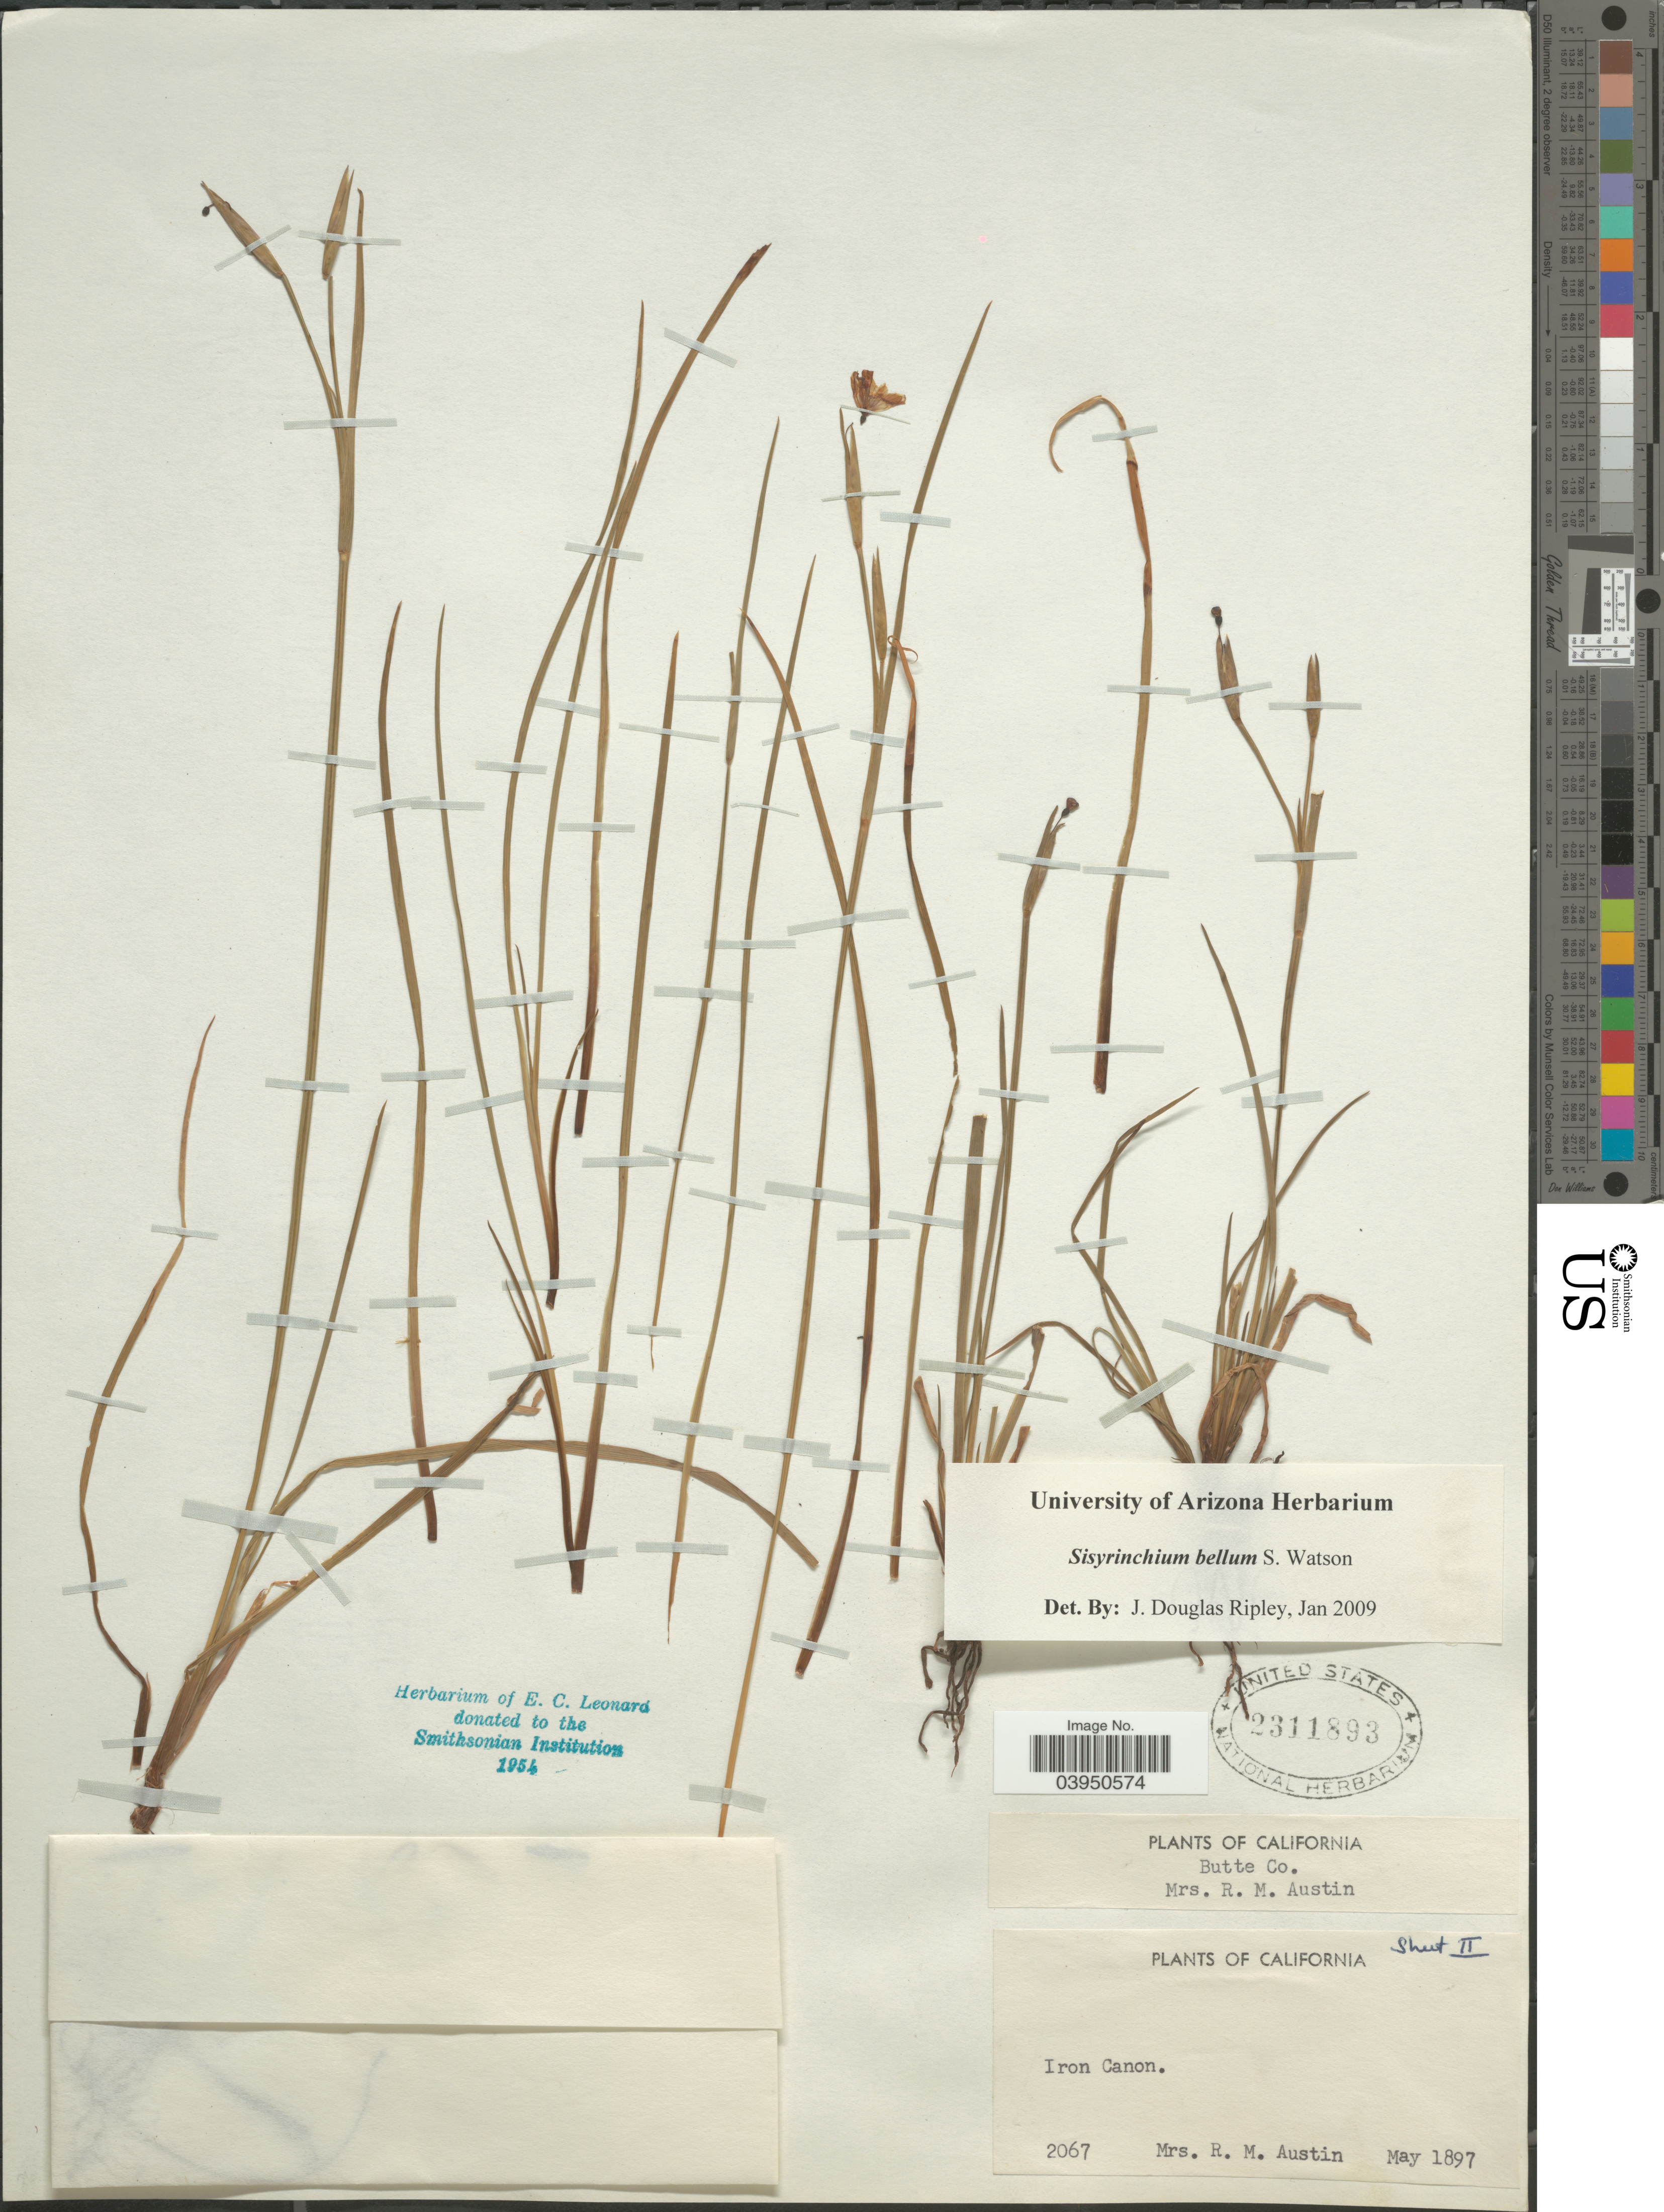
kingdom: Plantae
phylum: Tracheophyta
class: Liliopsida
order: Asparagales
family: Iridaceae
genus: Sisyrinchium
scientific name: Sisyrinchium bellum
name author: S. Watson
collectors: R. Austin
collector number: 2067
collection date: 1897-05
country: United States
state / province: California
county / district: Butte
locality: Butte Co. Iron Canon.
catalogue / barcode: US 2311893